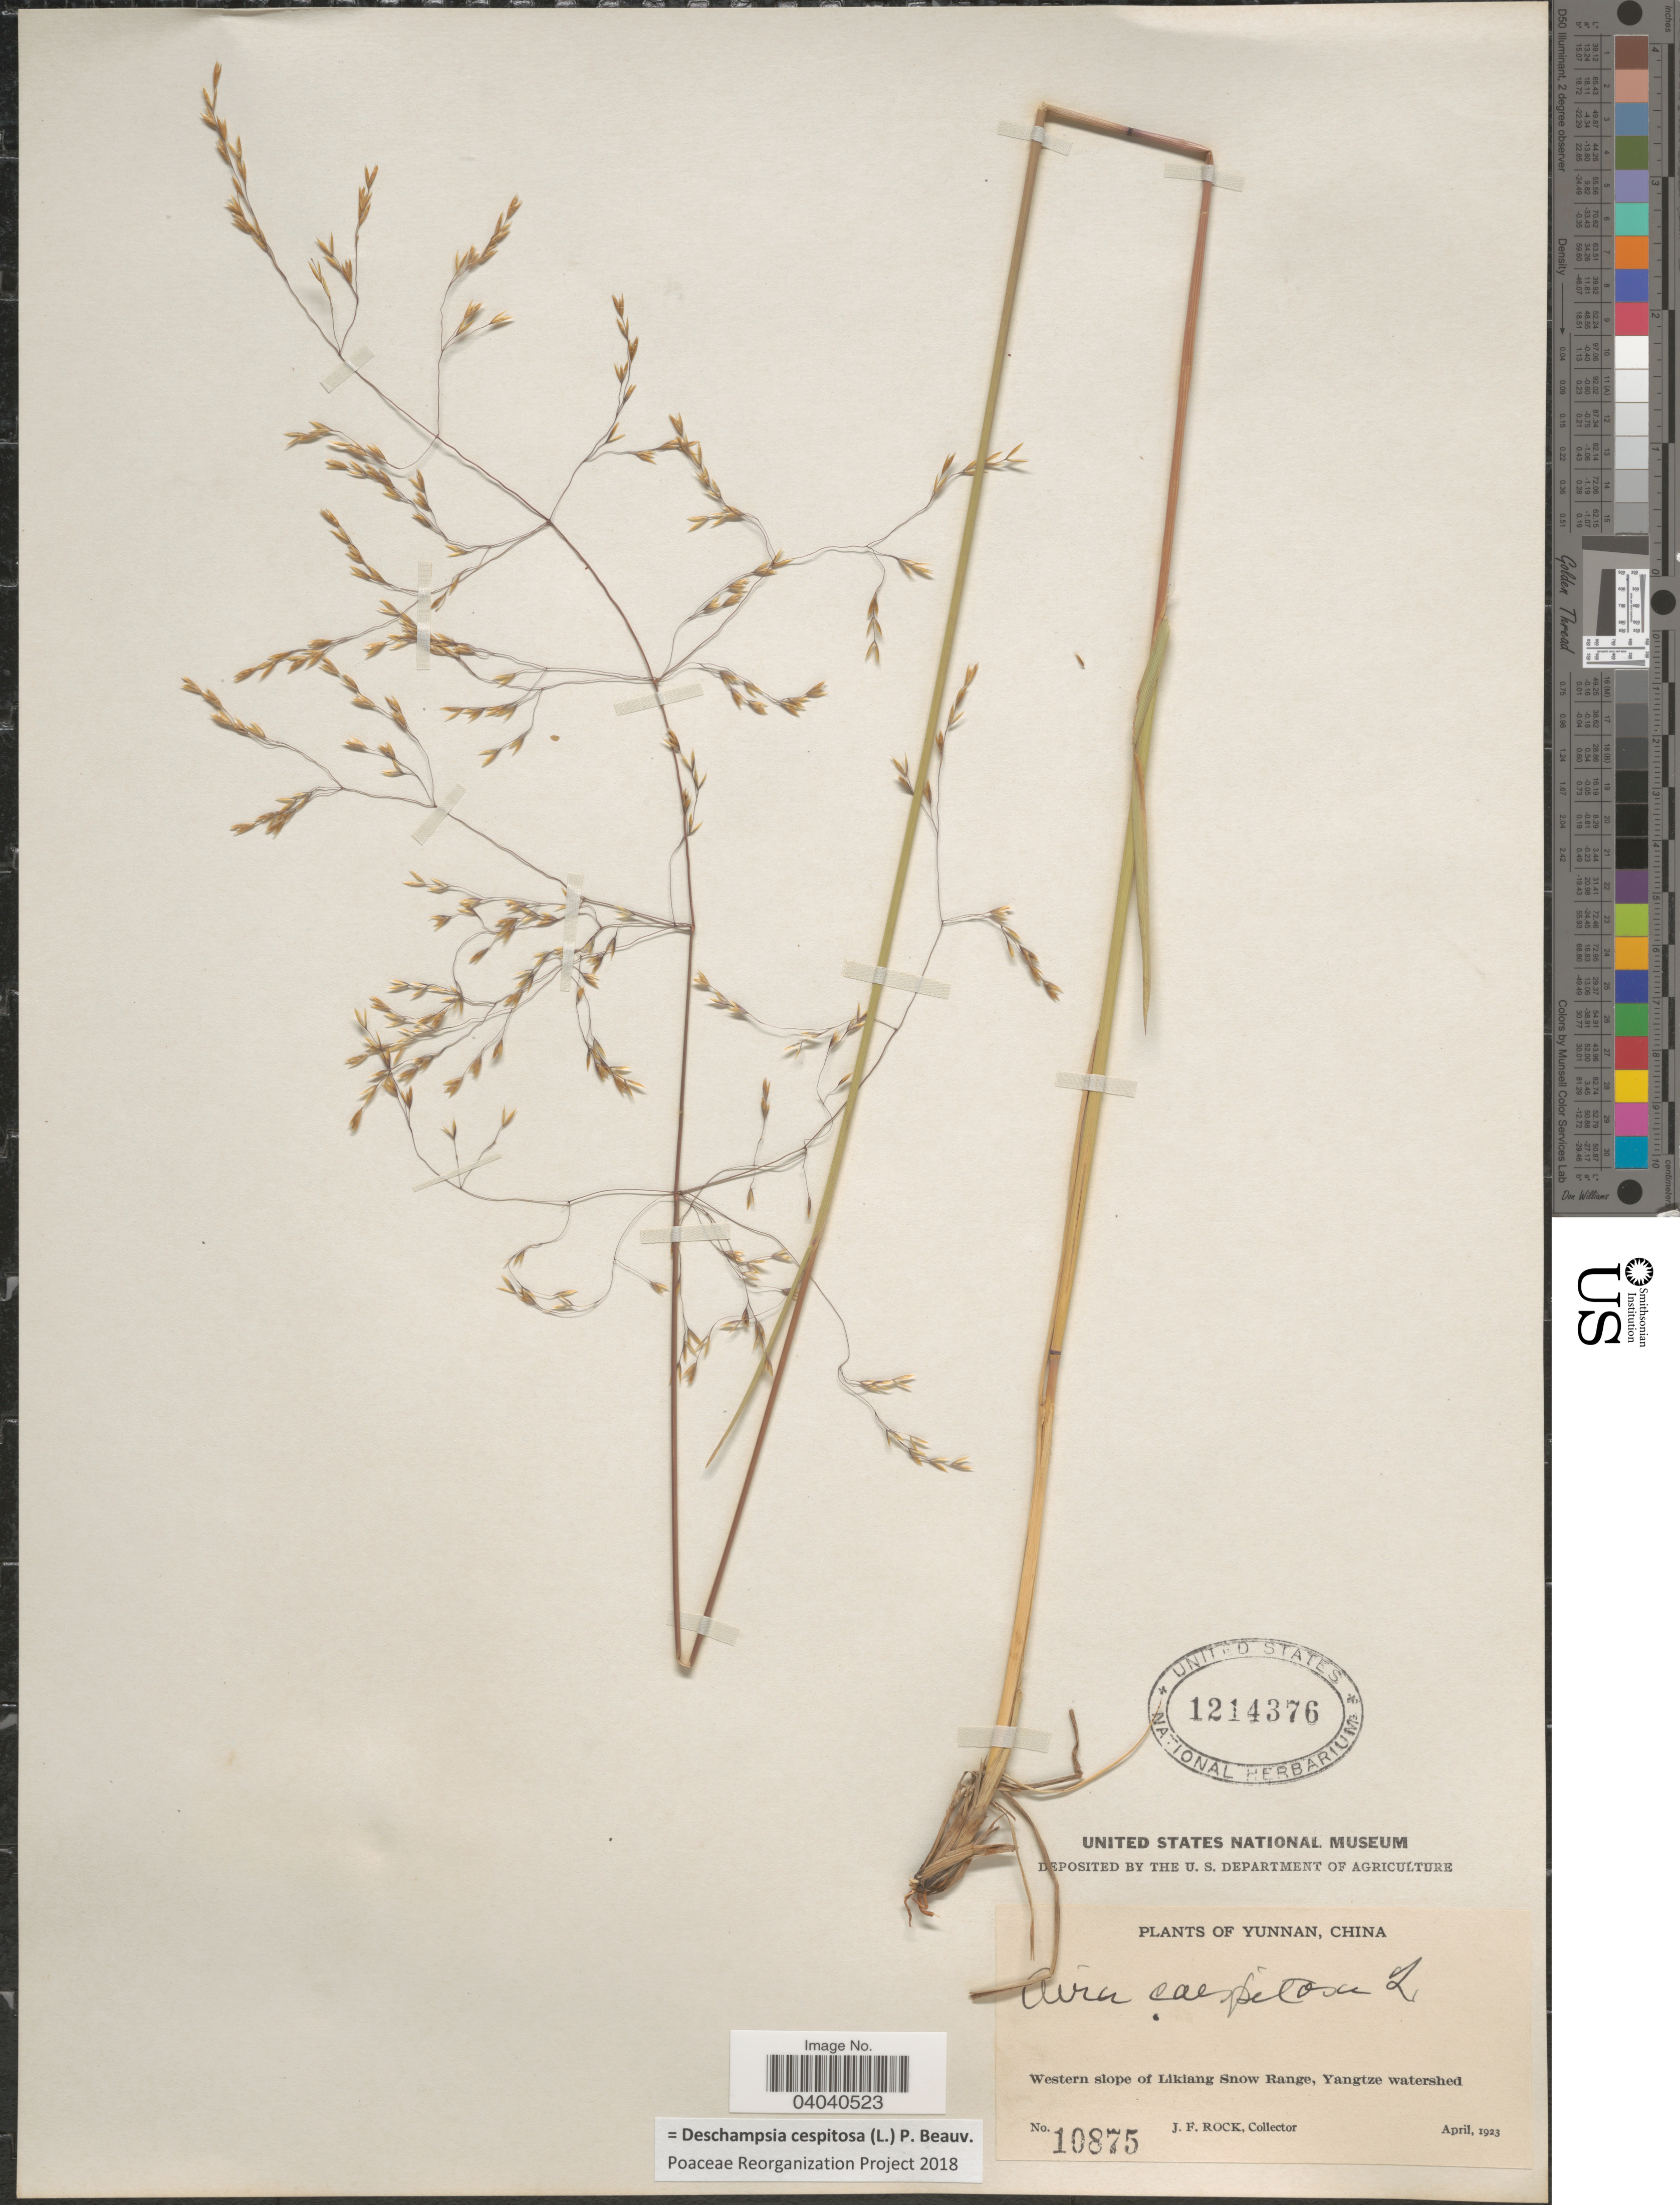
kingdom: Plantae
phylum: Tracheophyta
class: Liliopsida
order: Poales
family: Poaceae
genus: Deschampsia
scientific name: Deschampsia cespitosa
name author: (L.) P. Beauv.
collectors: J. Rock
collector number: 10875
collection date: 1923-04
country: China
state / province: Yunnan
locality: Western slope of Likiang Snow Range, Yangtze watershed.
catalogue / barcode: US 1214376